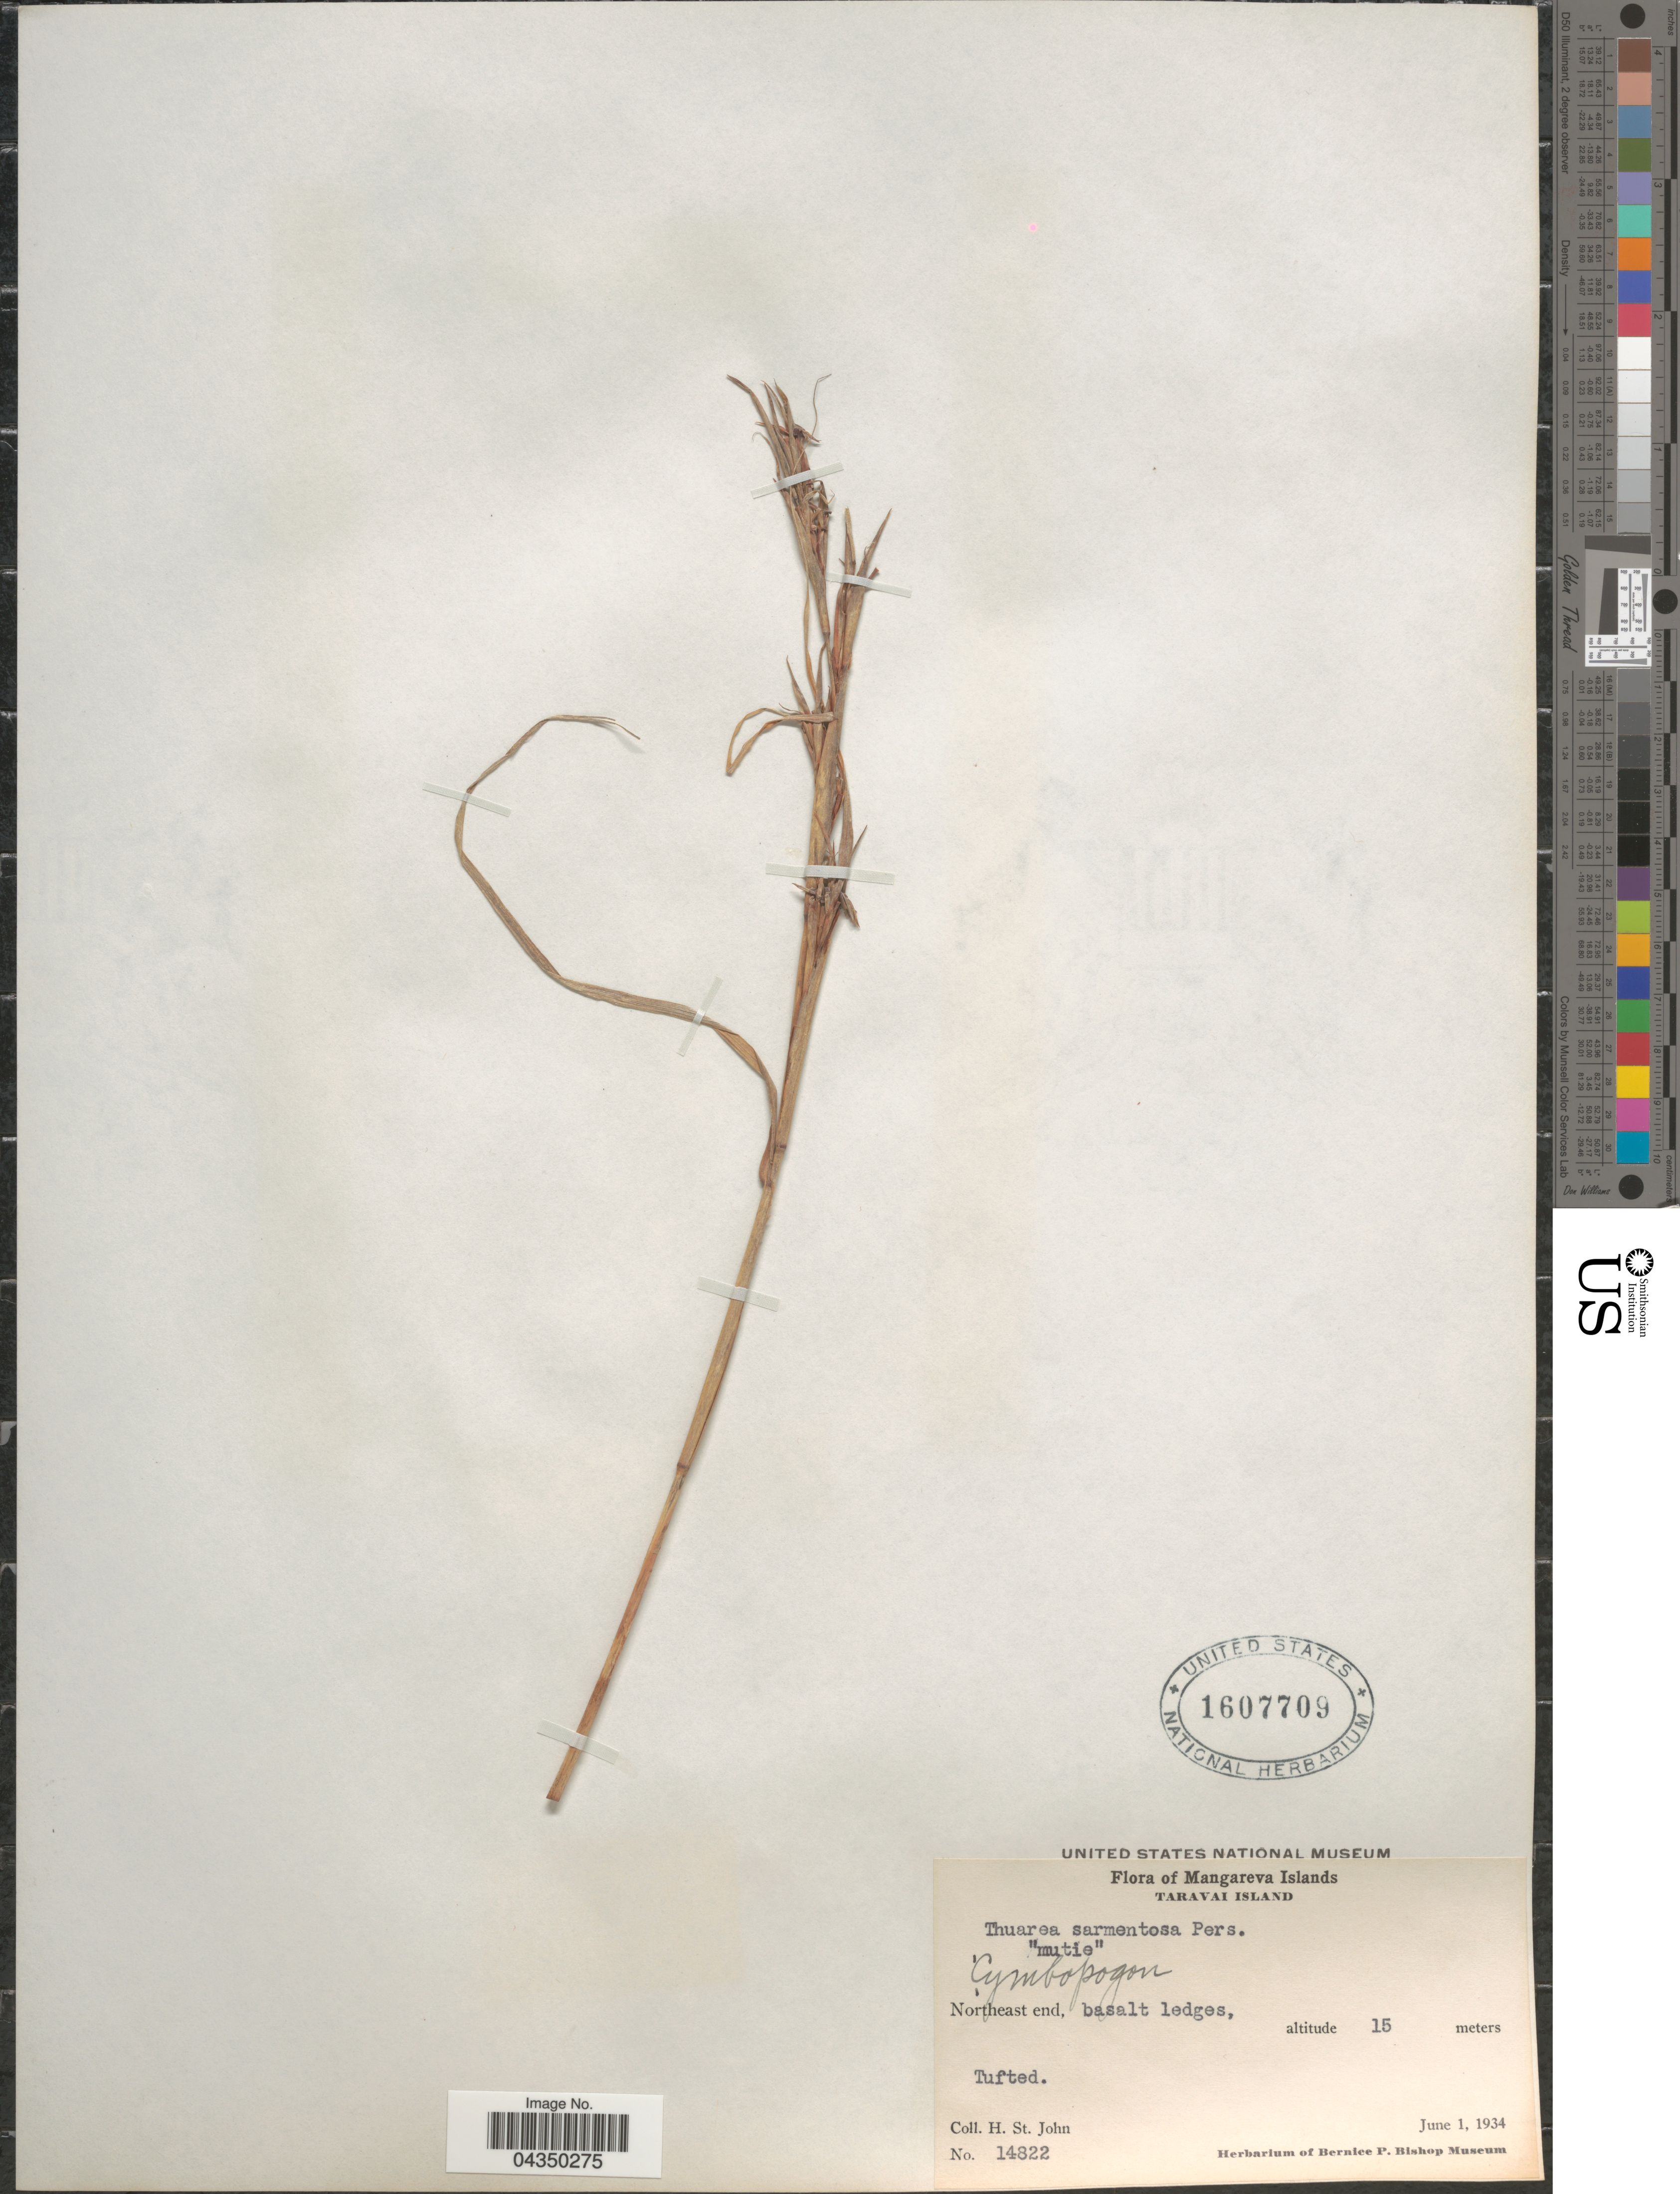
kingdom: Plantae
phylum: Tracheophyta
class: Liliopsida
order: Poales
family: Poaceae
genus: Cymbopogon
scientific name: Cymbopogon refractus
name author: (R. Br.) A. Camus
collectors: H. St. John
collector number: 14822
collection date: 1934-06-01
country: French Polynesia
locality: Mangareva Islands. Taravai Island. Northeast end, basalt ledges.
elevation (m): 15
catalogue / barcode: US 1607709